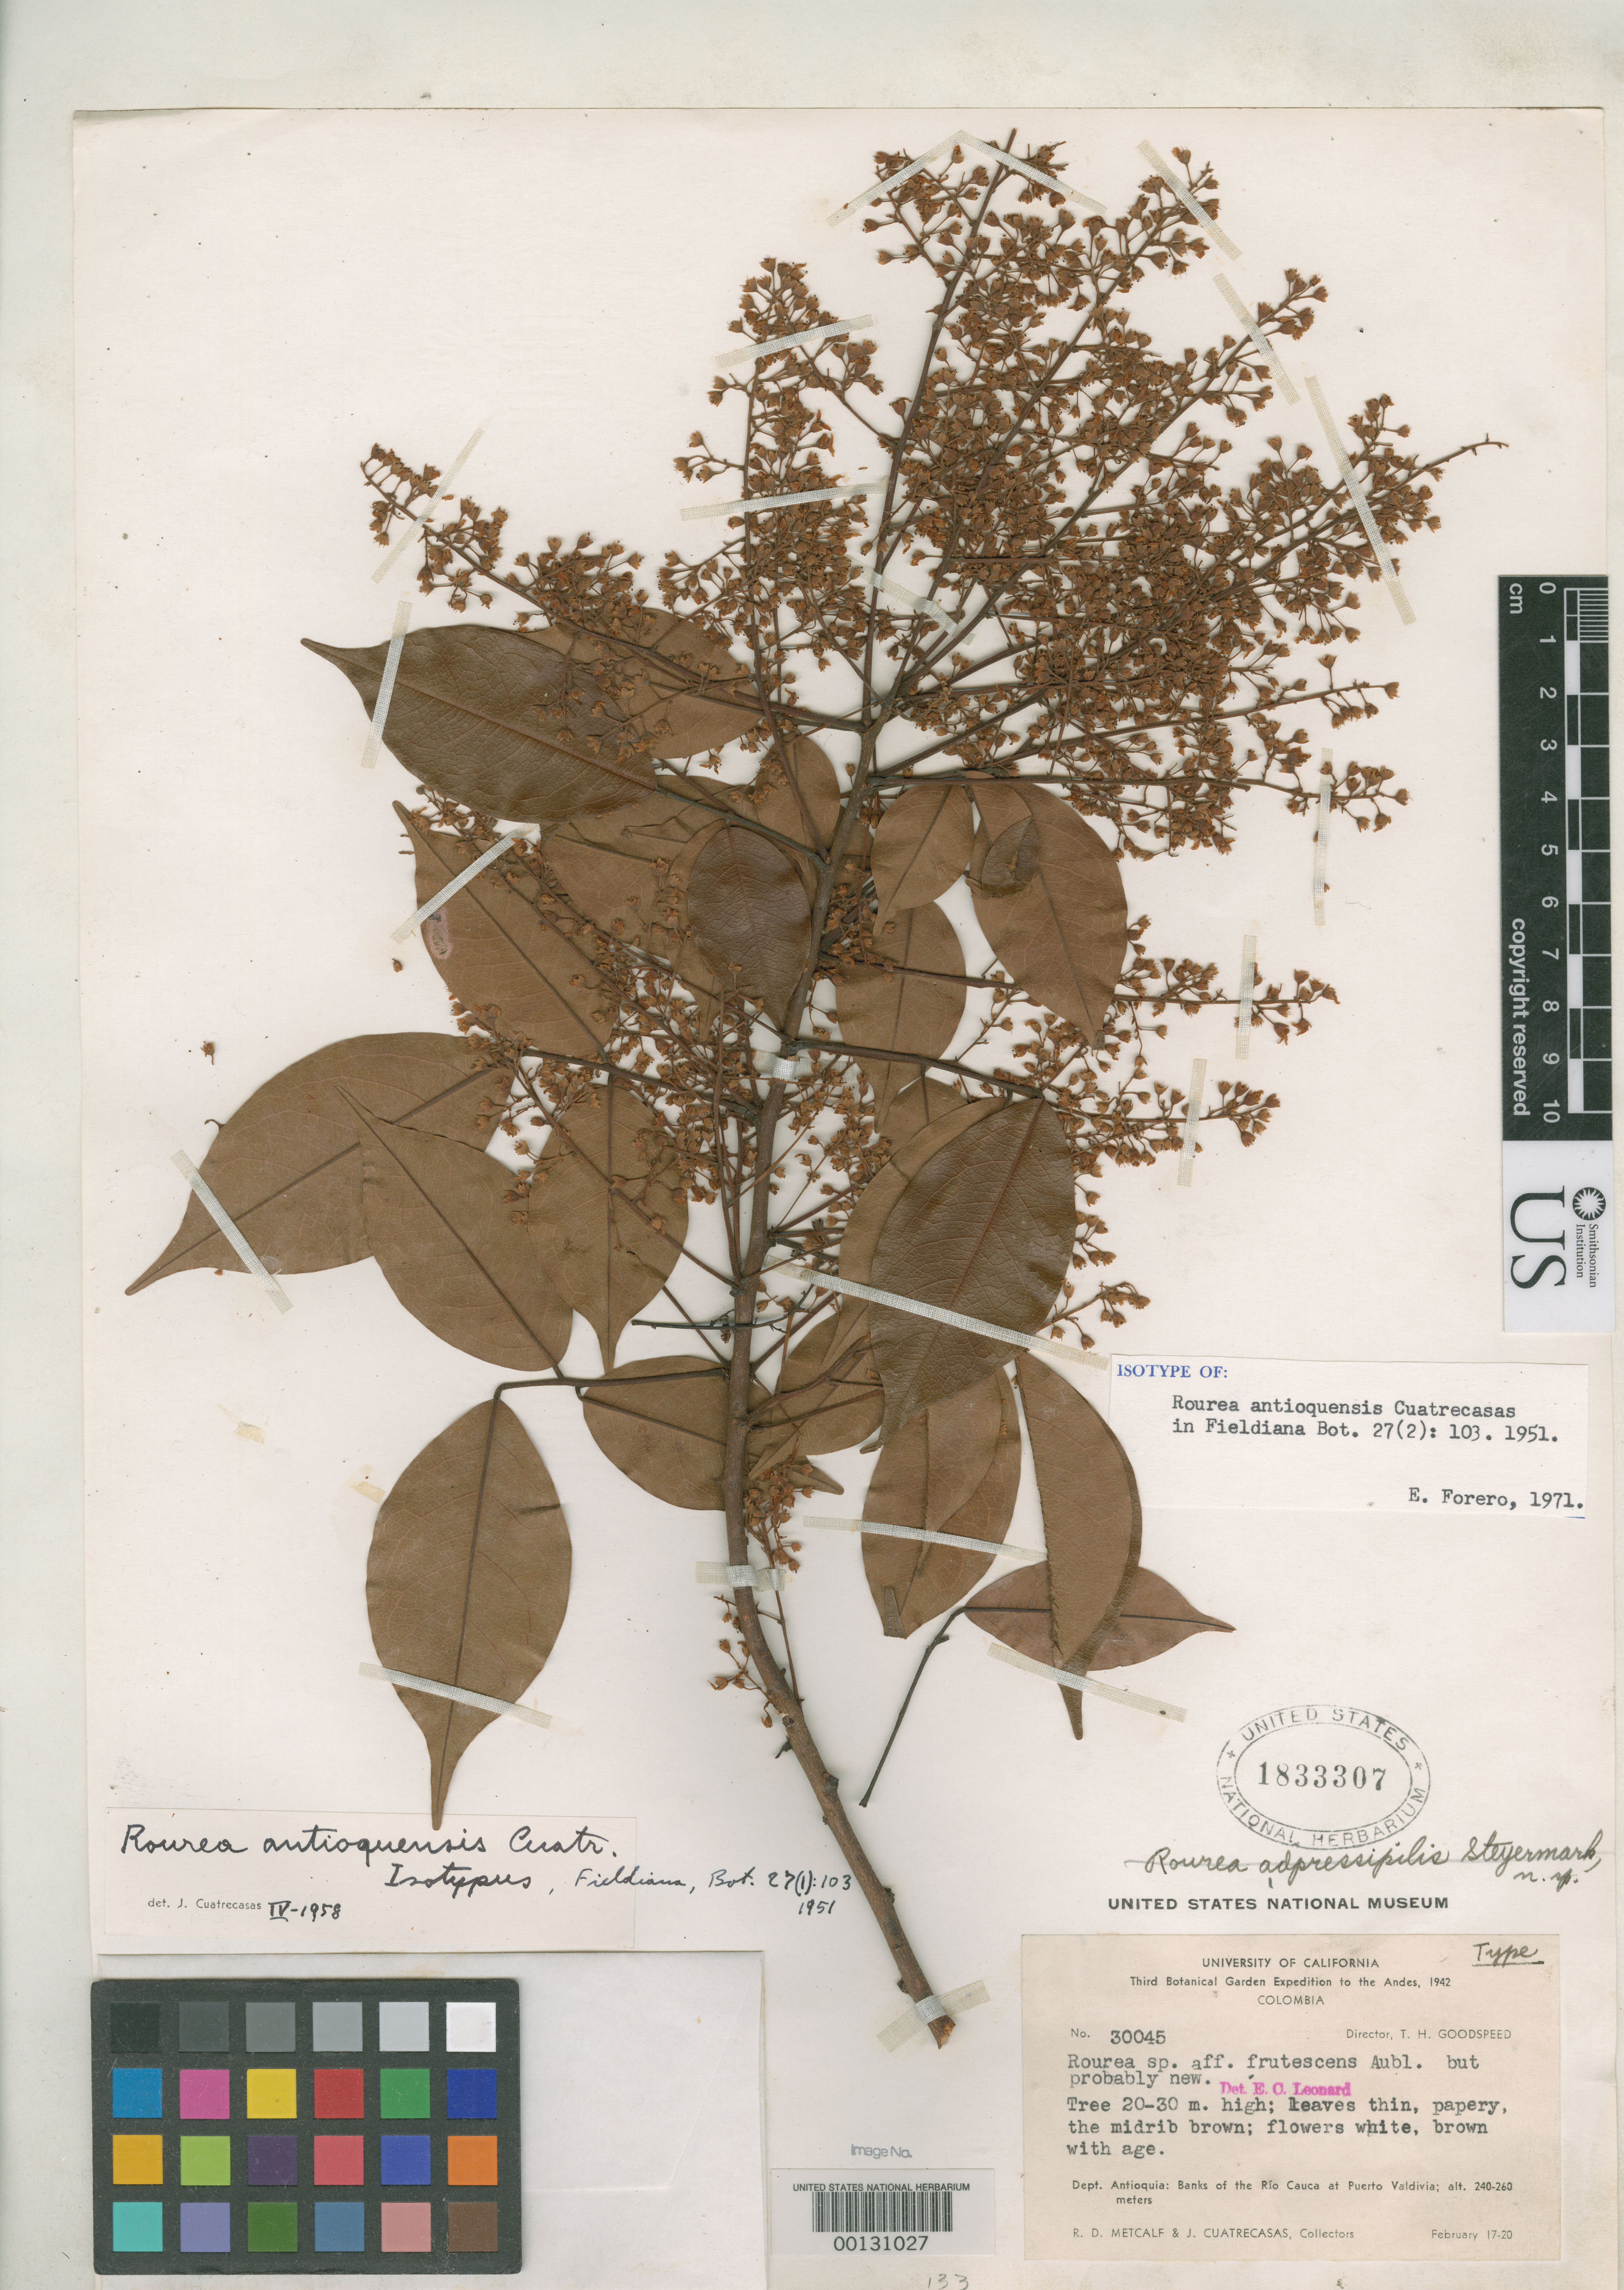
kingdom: Plantae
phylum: Tracheophyta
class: Magnoliopsida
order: Oxalidales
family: Connaraceae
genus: Rourea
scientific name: Rourea antioquensis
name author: Cuatrec.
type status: Isotype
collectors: R. D. Metcalf & J. Cuatrecasas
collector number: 30045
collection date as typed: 17 Feb 1942 to 20 Feb 1942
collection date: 1942-02-17/1942-02-20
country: Colombia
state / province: Antioquia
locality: Banks of Rio Cauca at Puerto Valdivia.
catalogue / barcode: US 1833307